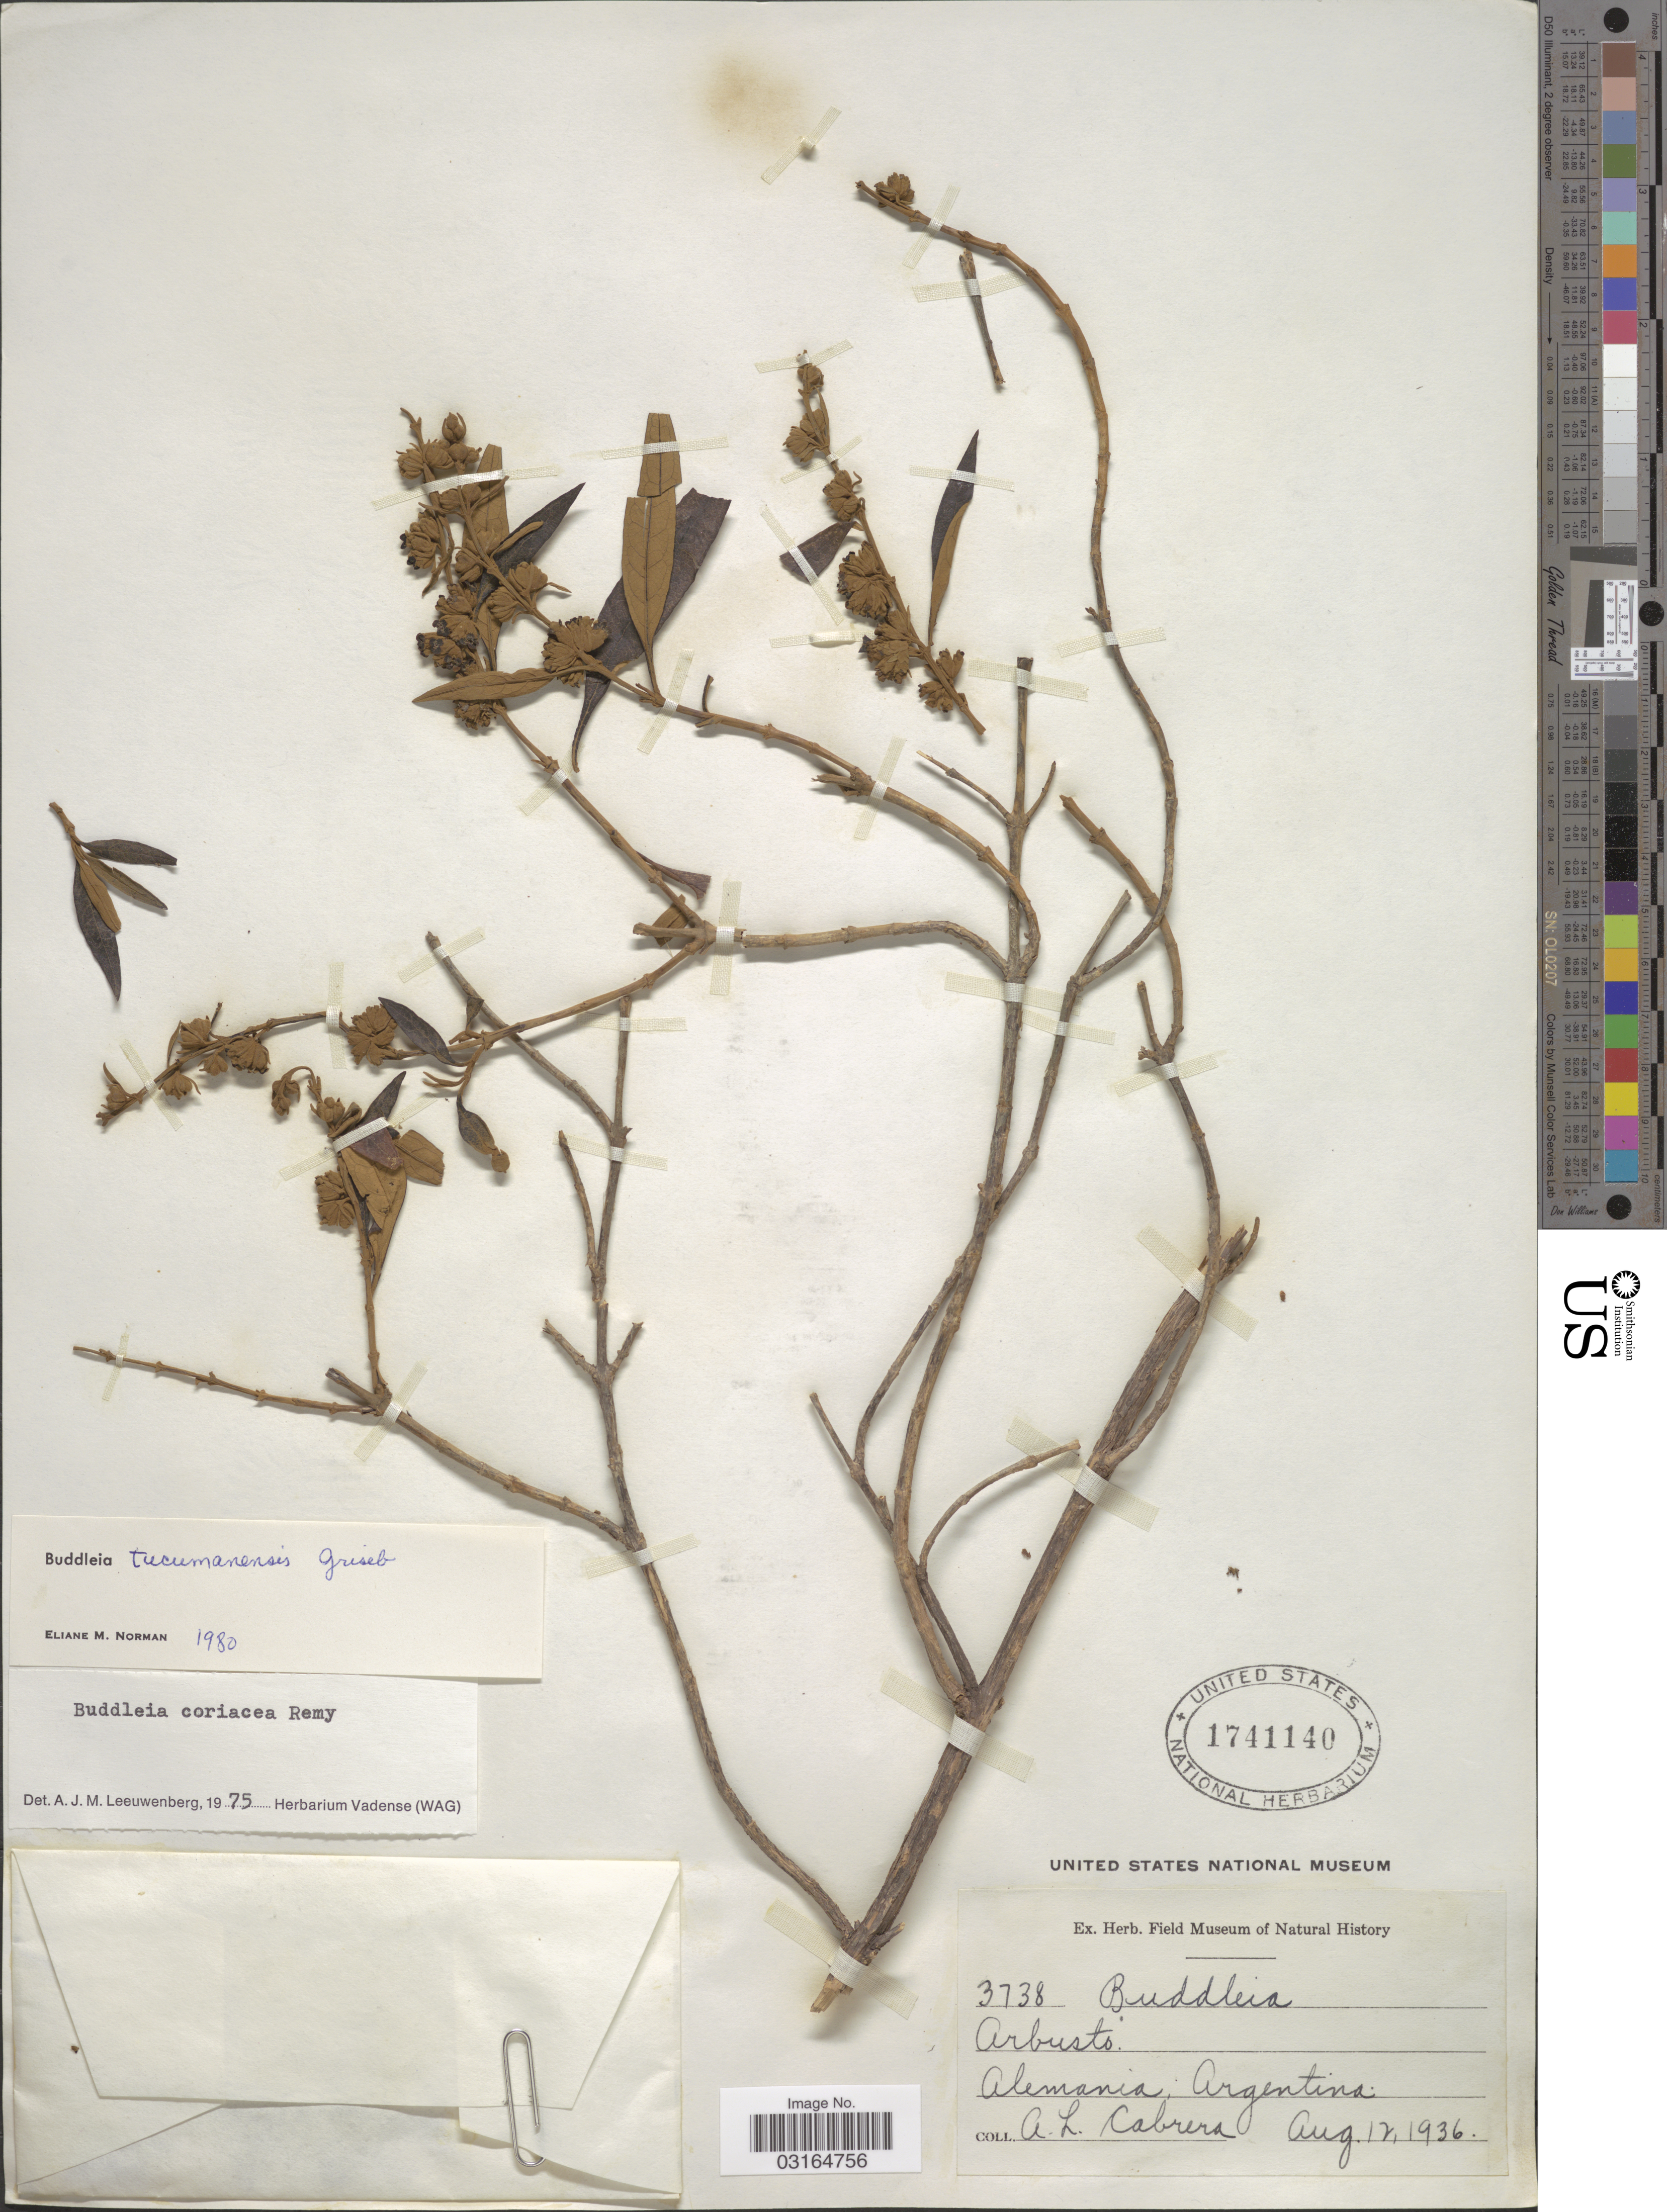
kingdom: Plantae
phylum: Tracheophyta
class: Magnoliopsida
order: Lamiales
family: Scrophulariaceae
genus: Buddleja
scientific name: Buddleja tucumanensis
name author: Griseb.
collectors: A. L. Cabrera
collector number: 3738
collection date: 1936-08-12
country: Argentina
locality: Alemania.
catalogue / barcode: US 1741140